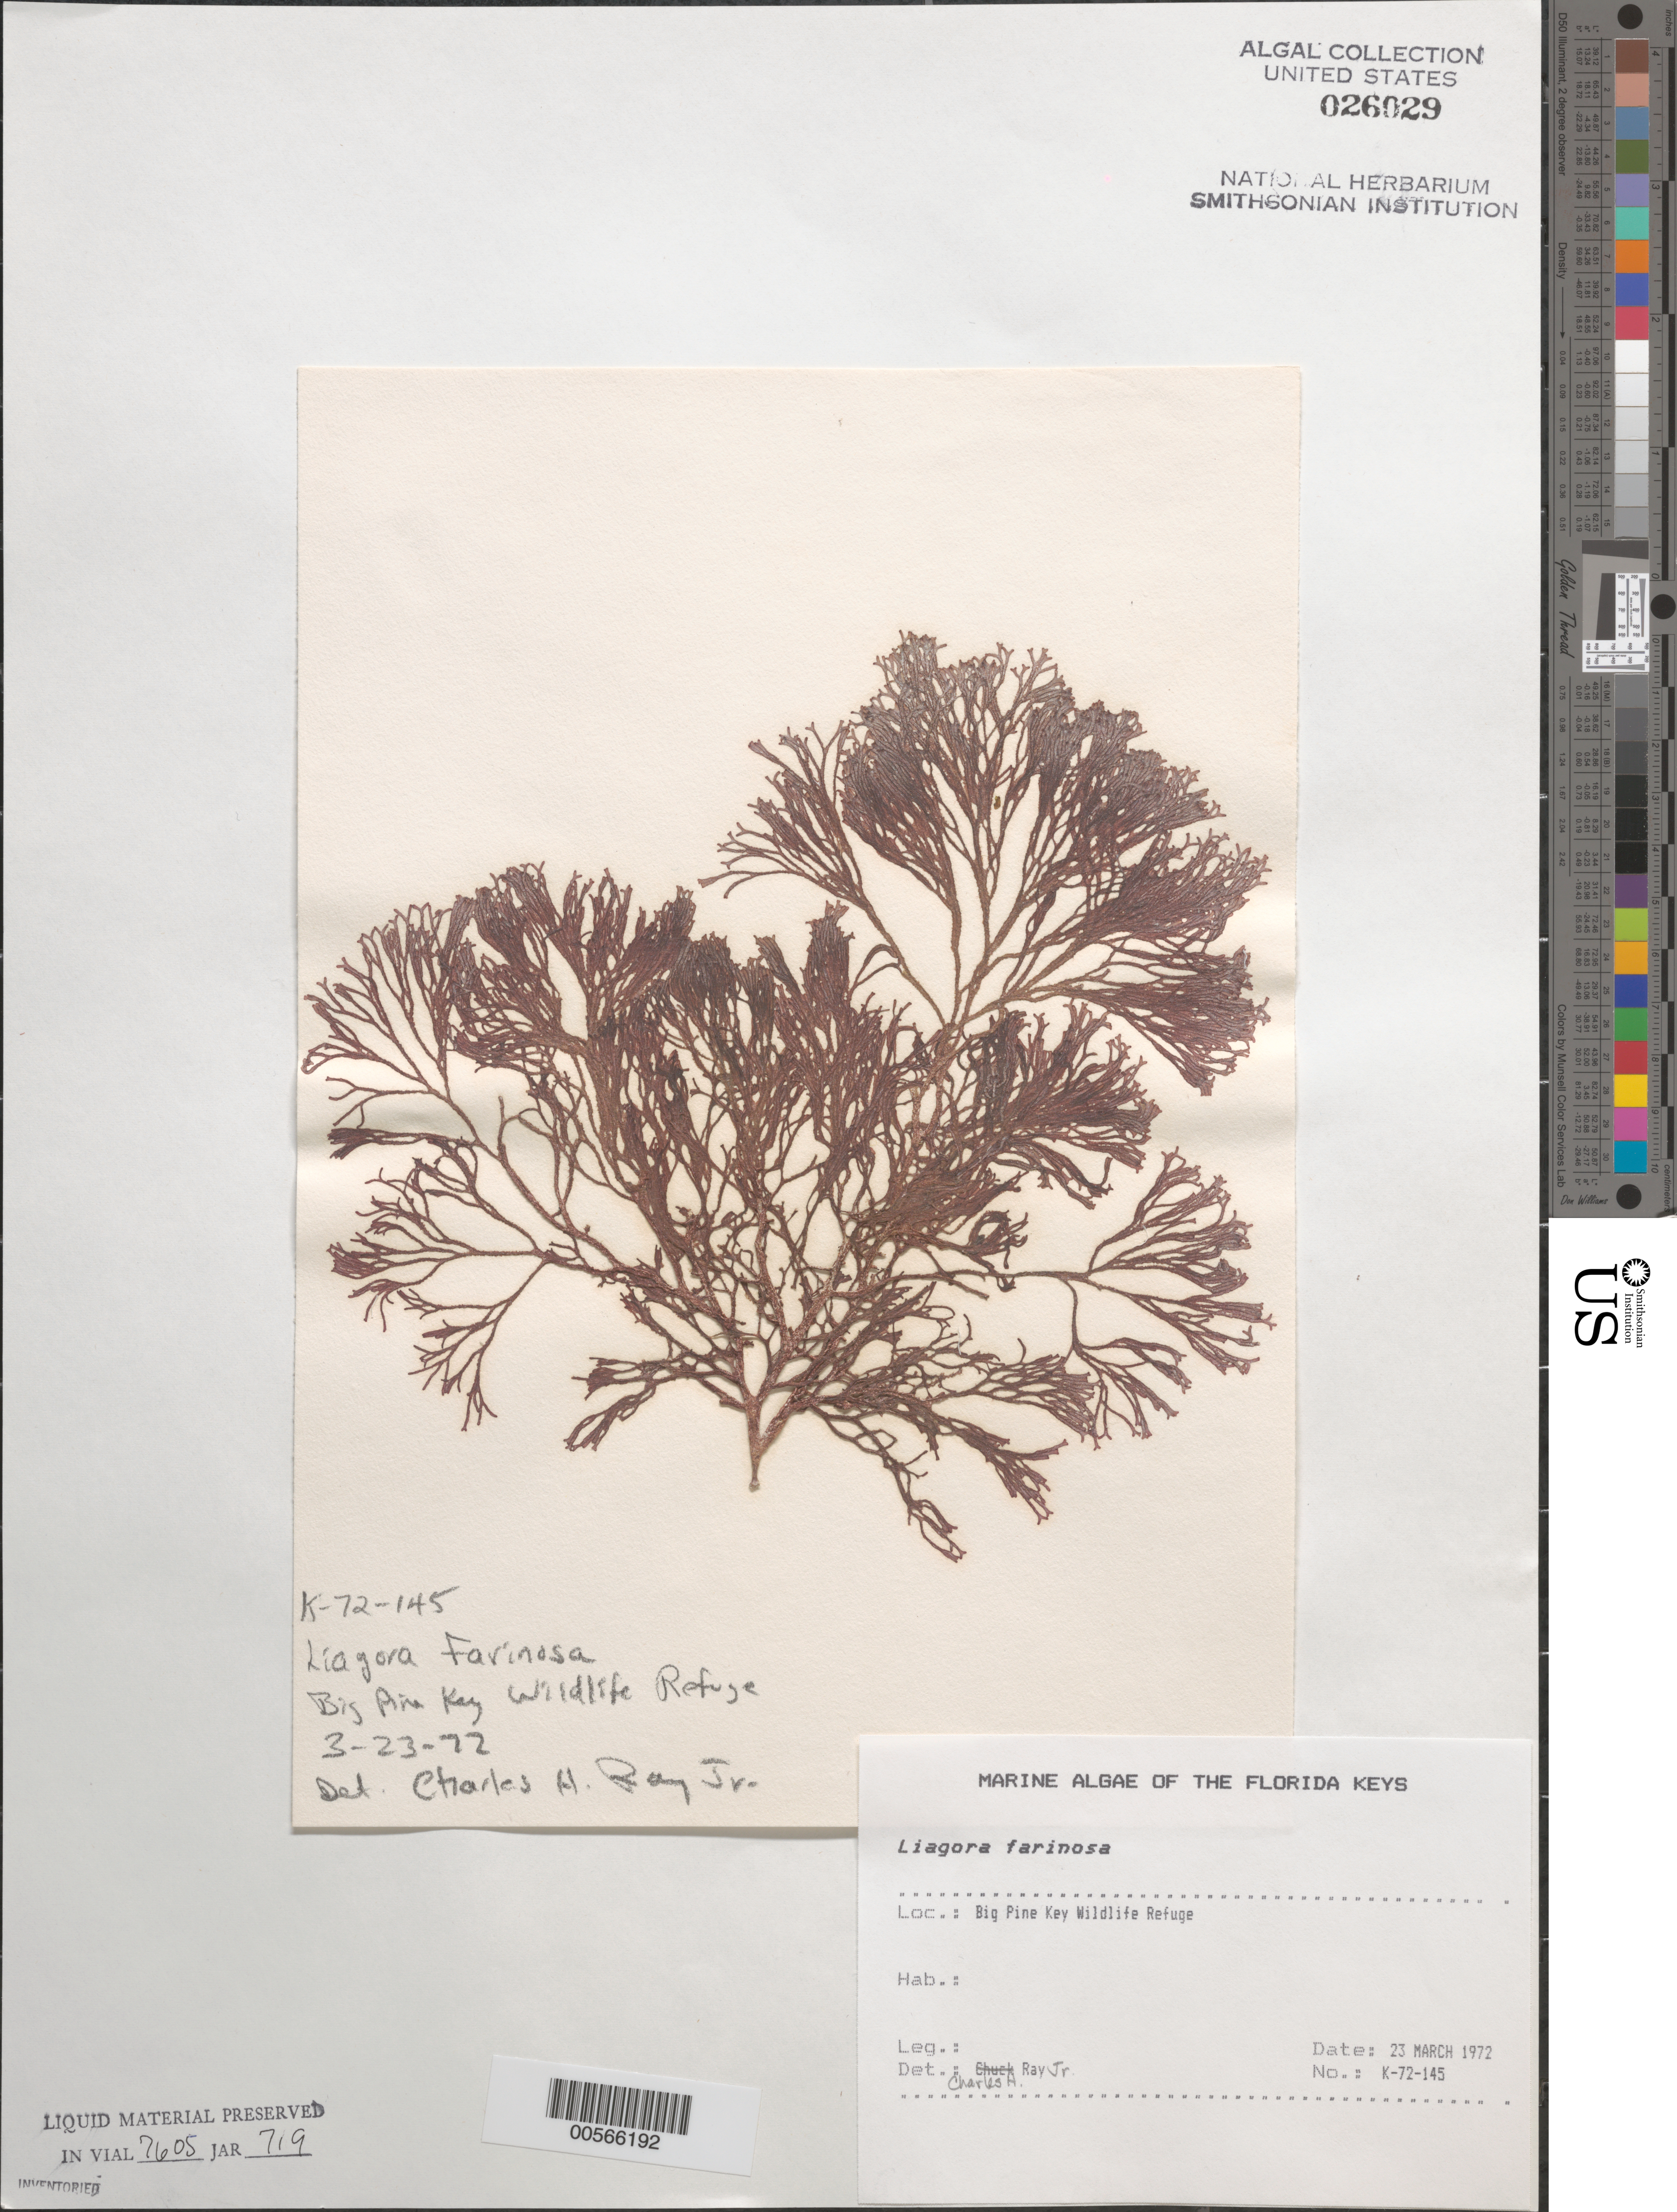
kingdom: Plantae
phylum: Rhodophyta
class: Florideophyceae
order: Nemaliales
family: Liagoraceae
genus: Ganonema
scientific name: Ganonema farinosum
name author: (J.V.Lamouroux) K.C. Fan & Yung C. Wang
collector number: K-72-145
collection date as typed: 23 Mar 1972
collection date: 1972-03-23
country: United States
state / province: Florida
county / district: Monroe County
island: Big Pine Key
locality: Big Pine Key Wildlife Refuge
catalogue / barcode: US 26029